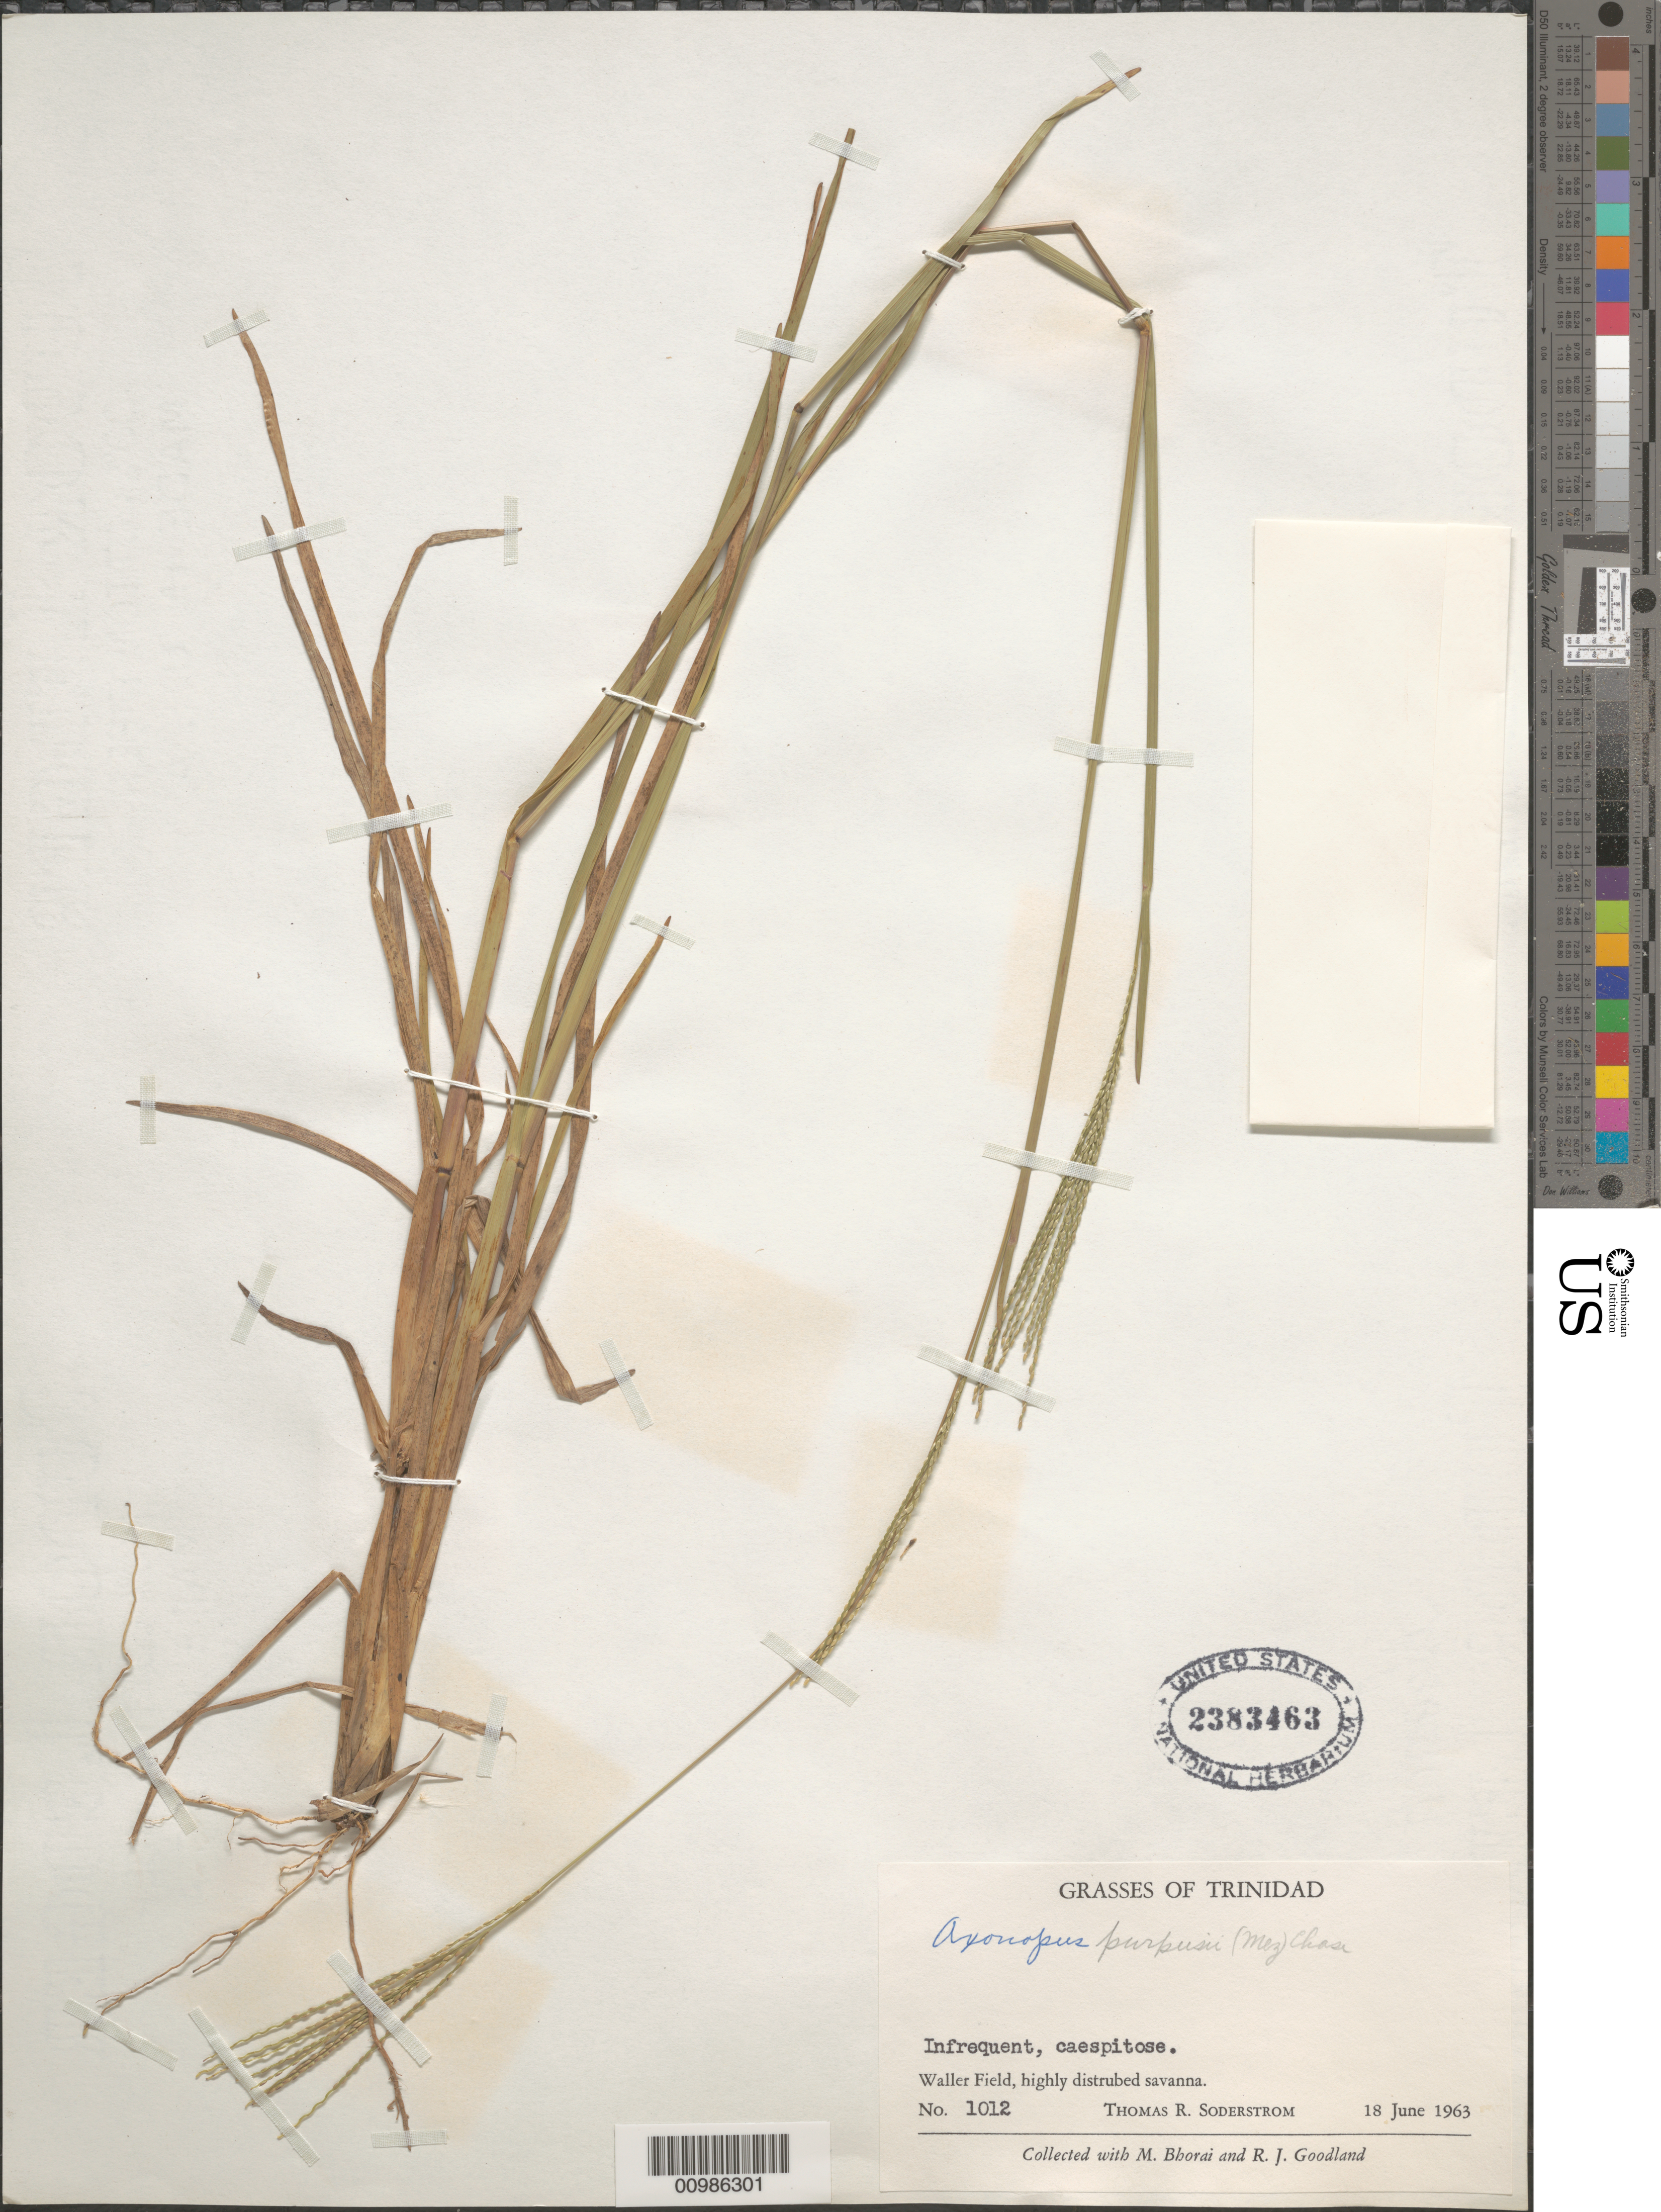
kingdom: Plantae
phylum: Tracheophyta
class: Liliopsida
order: Poales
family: Poaceae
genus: Axonopus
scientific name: Axonopus purpusii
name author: (Mez) Chase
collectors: T. R. Soderstrom, M. Bhorai & R. Goodland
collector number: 1012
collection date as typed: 18 Jun 1963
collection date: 1963-06-18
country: Trinidad and Tobago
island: Trinidad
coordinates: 0 N, 0 E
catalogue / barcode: US 2383463